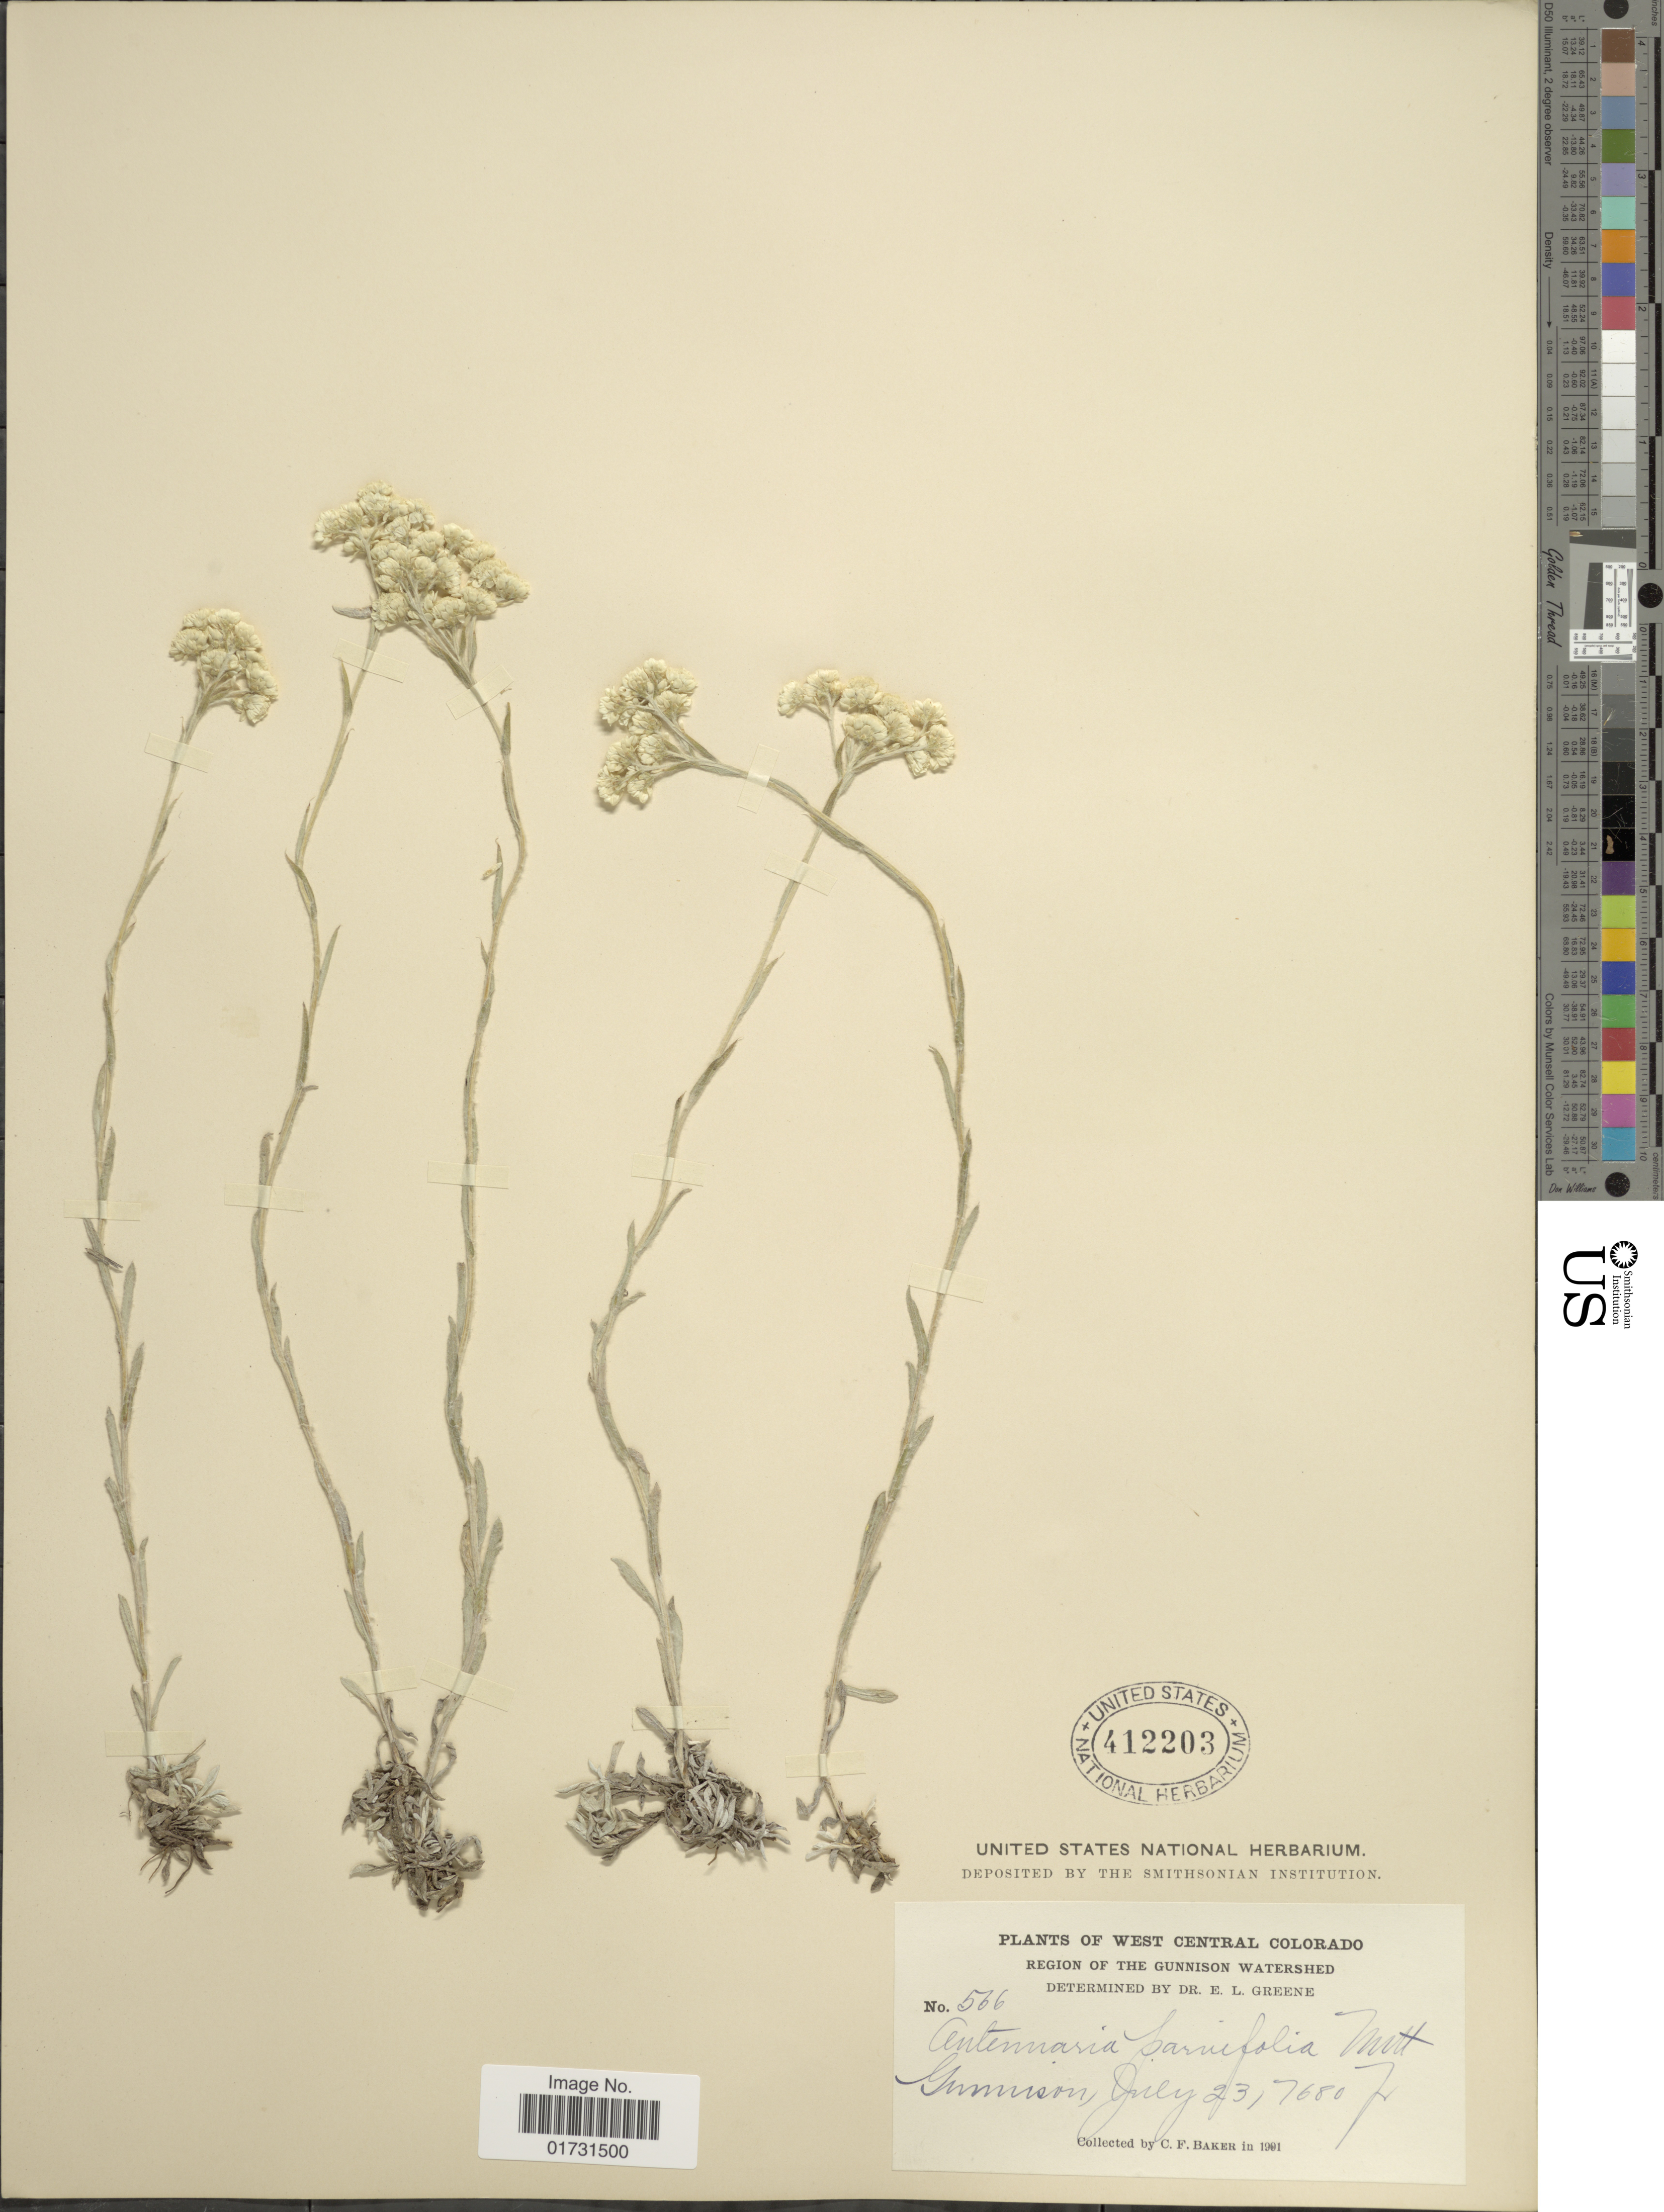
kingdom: Plantae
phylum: Tracheophyta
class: Magnoliopsida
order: Asterales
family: Asteraceae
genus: Antennaria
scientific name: Antennaria microphylla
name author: Rydb.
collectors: C. F. Baker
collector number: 566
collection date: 1901-06-23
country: United States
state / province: Colorado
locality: West Central Colorado. Region of the Gunnison Watershed. Gunnison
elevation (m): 2341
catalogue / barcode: US 412203